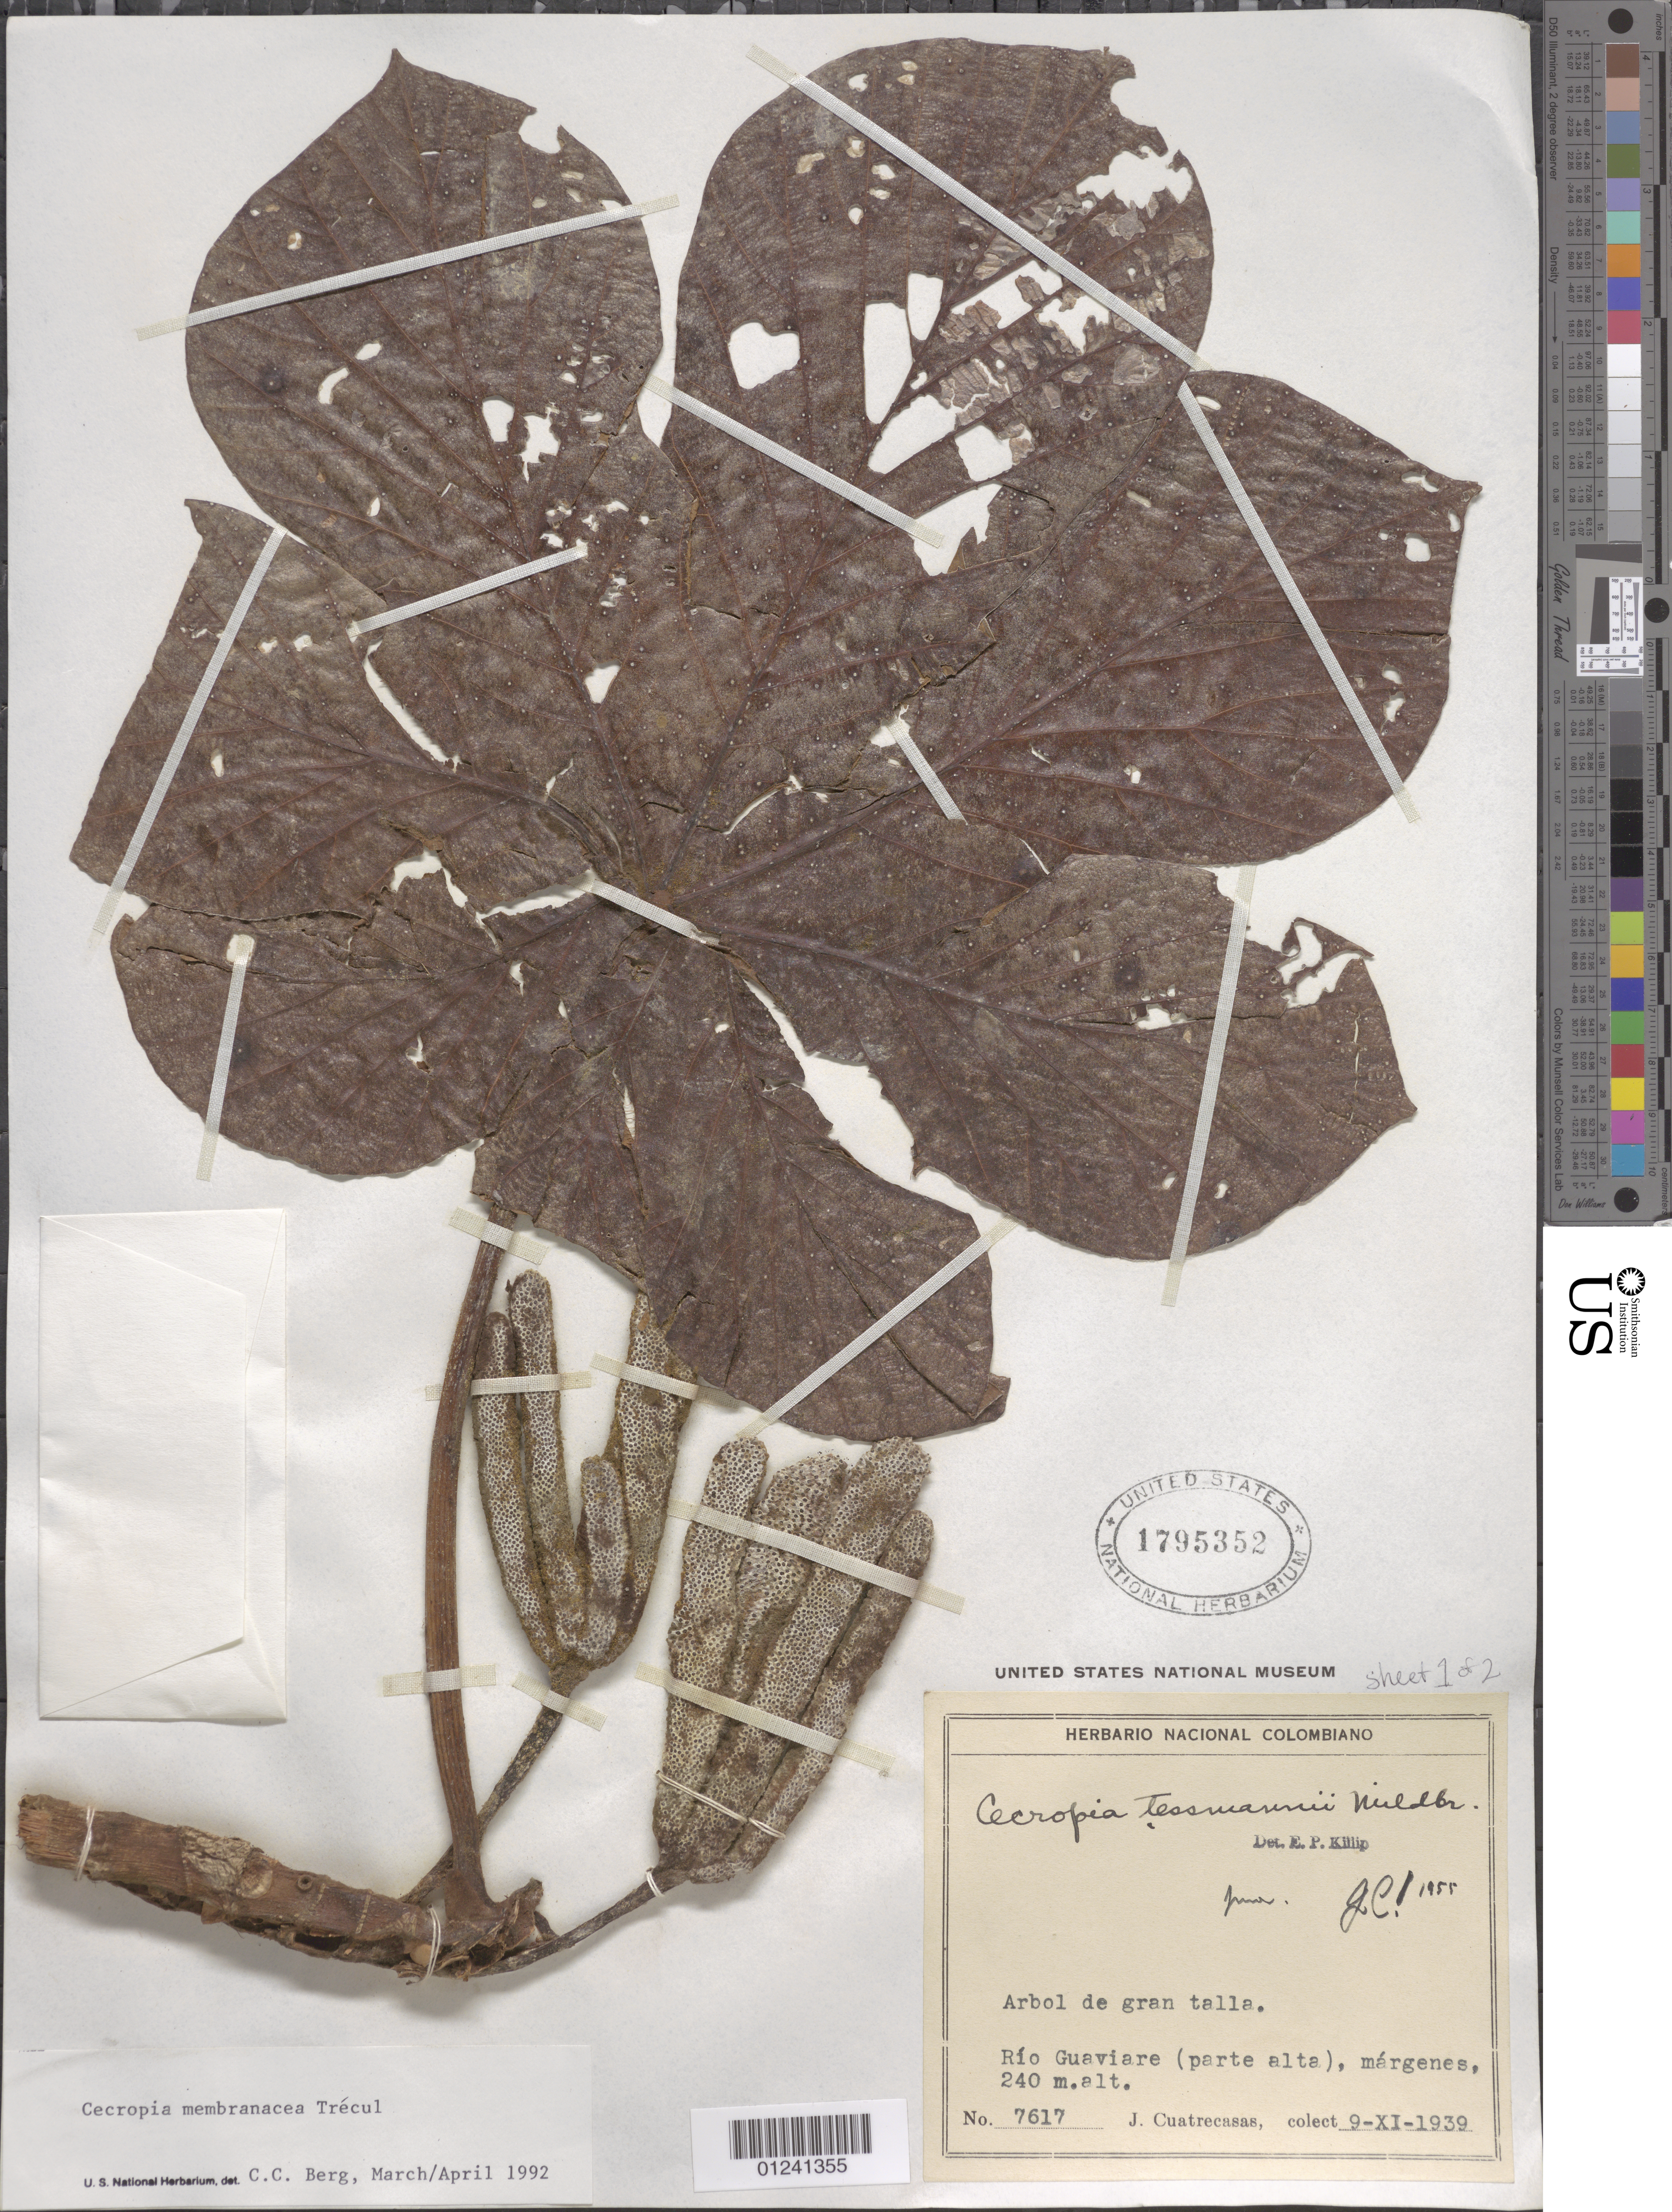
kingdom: Plantae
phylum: Tracheophyta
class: Magnoliopsida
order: Rosales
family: Urticaceae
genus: Cecropia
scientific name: Cecropia membranacea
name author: Trécul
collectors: J. Cuatrecasas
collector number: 7617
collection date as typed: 09 Nov 1939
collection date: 1939-11-09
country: Colombia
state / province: Vaupés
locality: Rio Guaviare (parte Alta), Margenes.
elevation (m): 240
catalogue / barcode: US 1795352